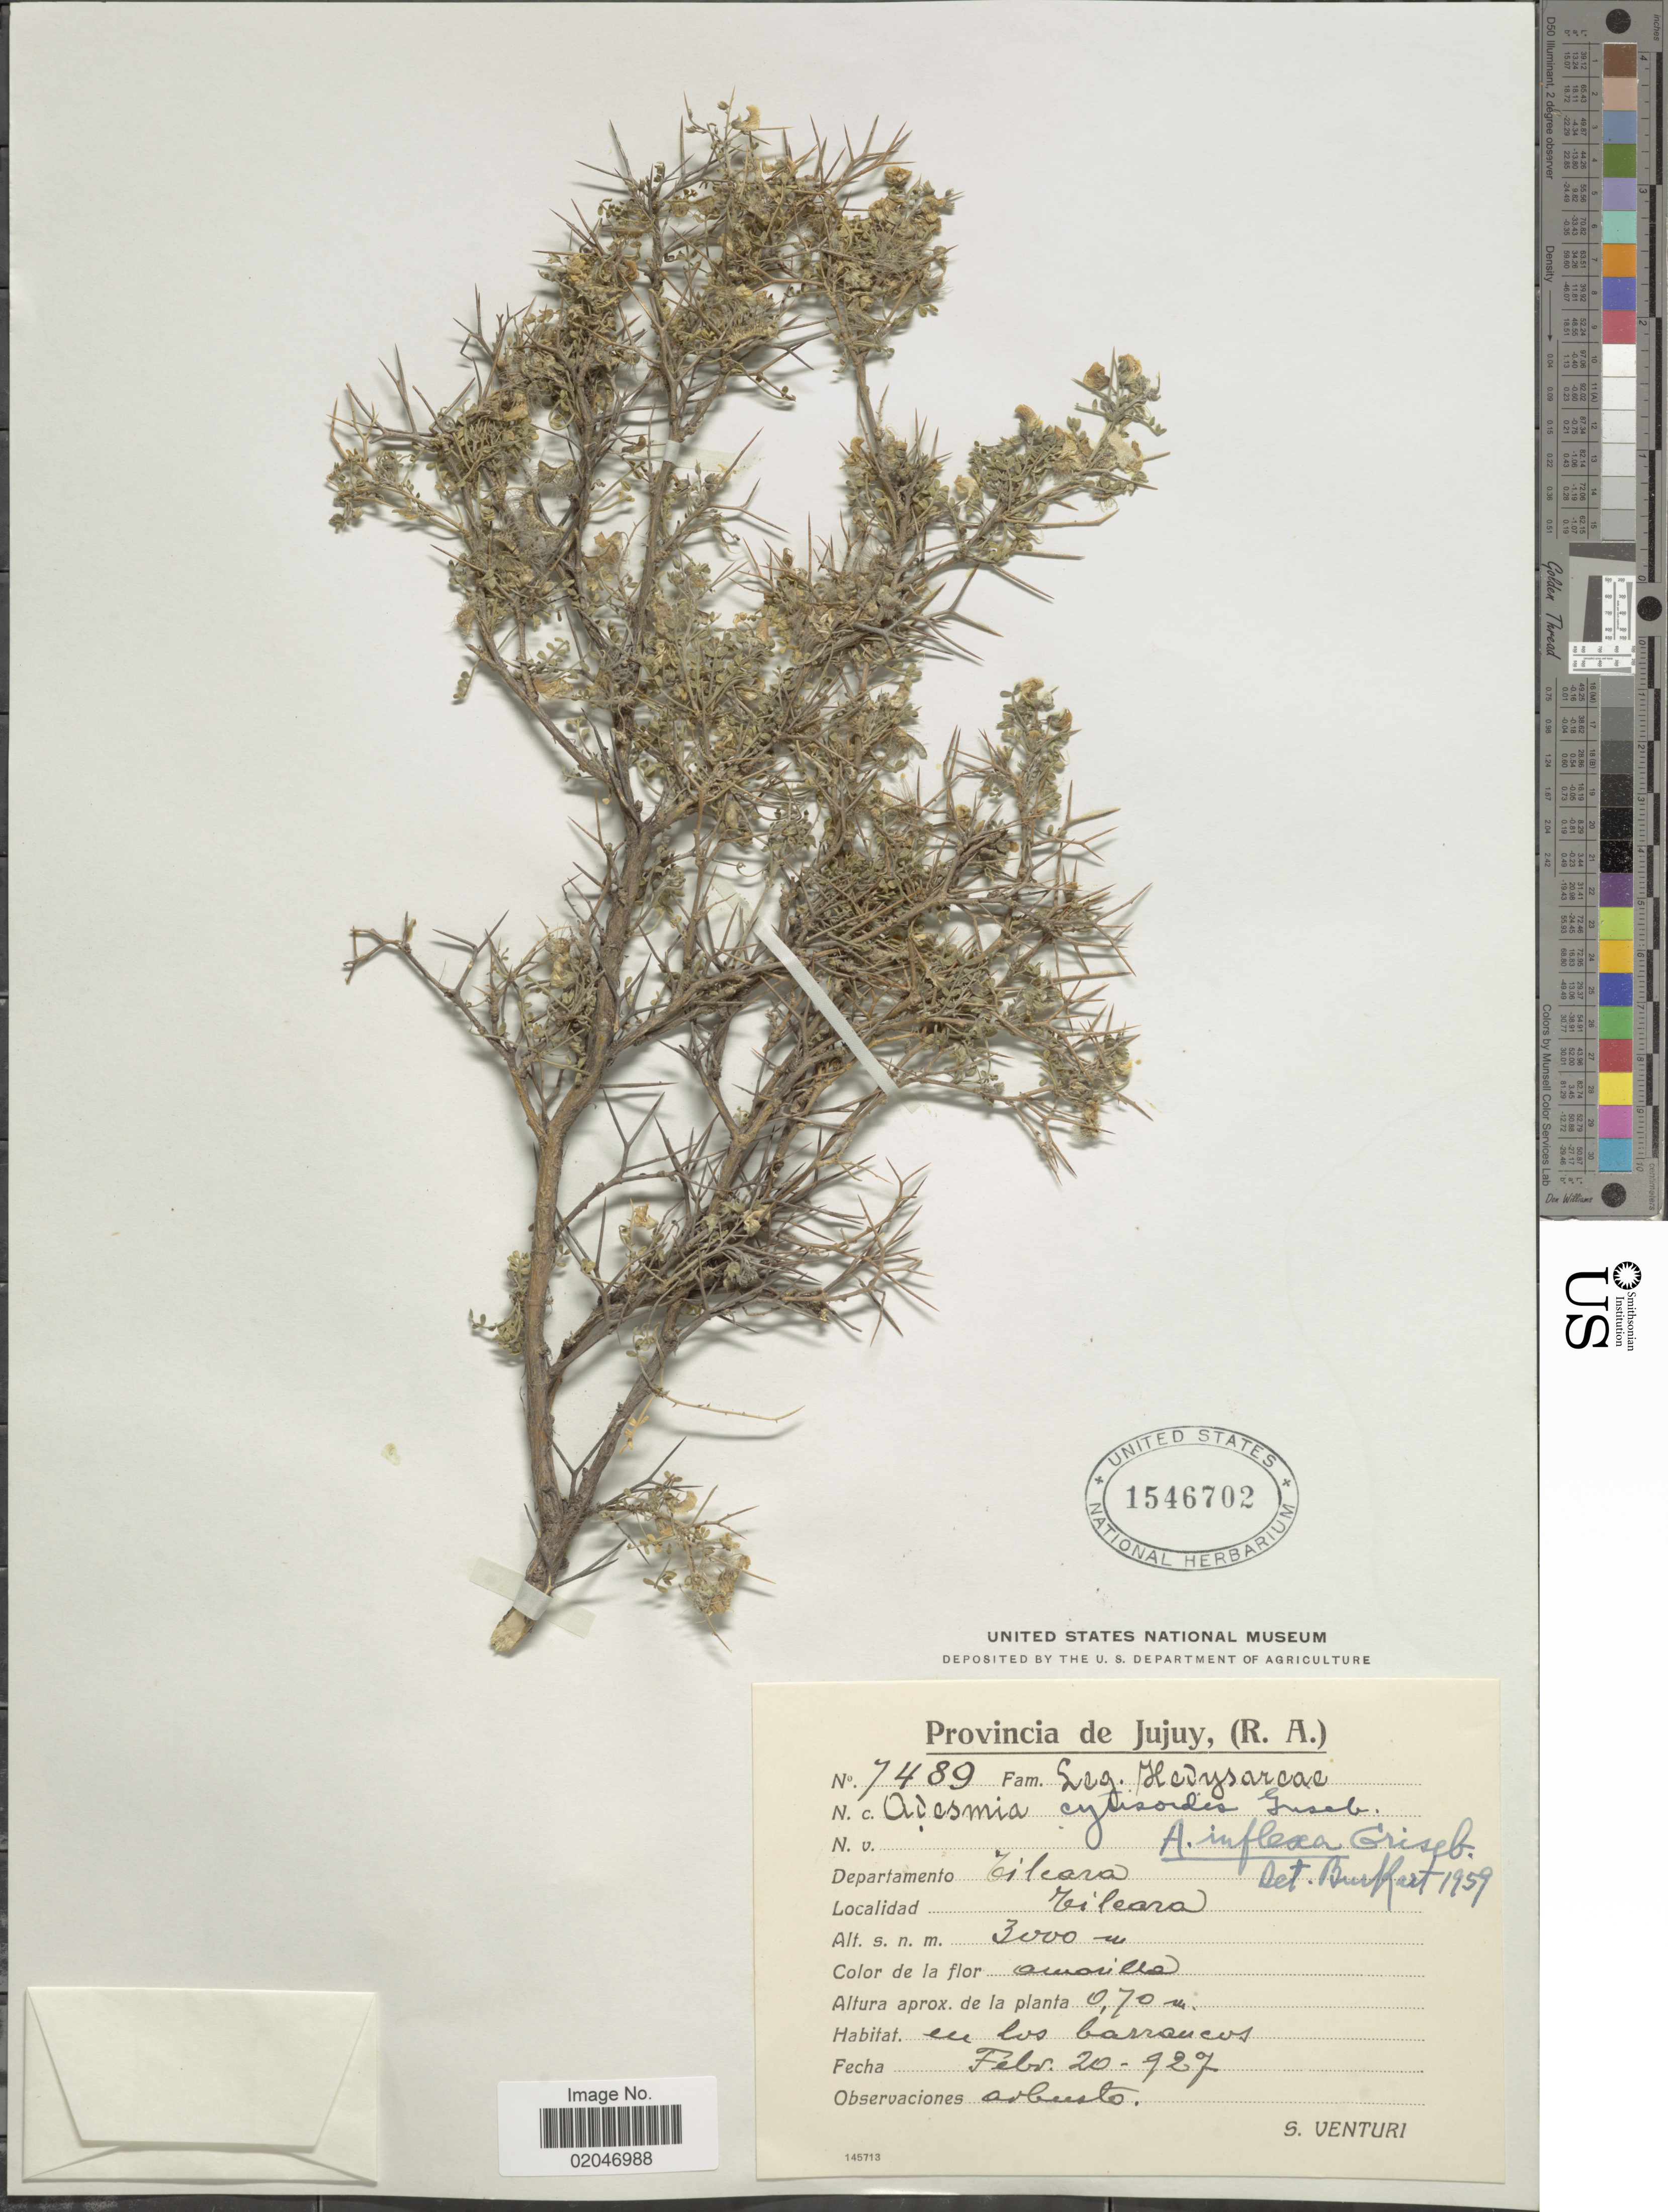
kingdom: Plantae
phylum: Tracheophyta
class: Magnoliopsida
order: Fabales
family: Fabaceae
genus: Adesmia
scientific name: Adesmia inflexa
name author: Griseb.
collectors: S. Venturi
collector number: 7489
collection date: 1927-02-20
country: Argentina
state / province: Jujuy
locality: (R.A.), Departamento Tilcara, Tilcara, en los barrancas.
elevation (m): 3000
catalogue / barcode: US 1546702